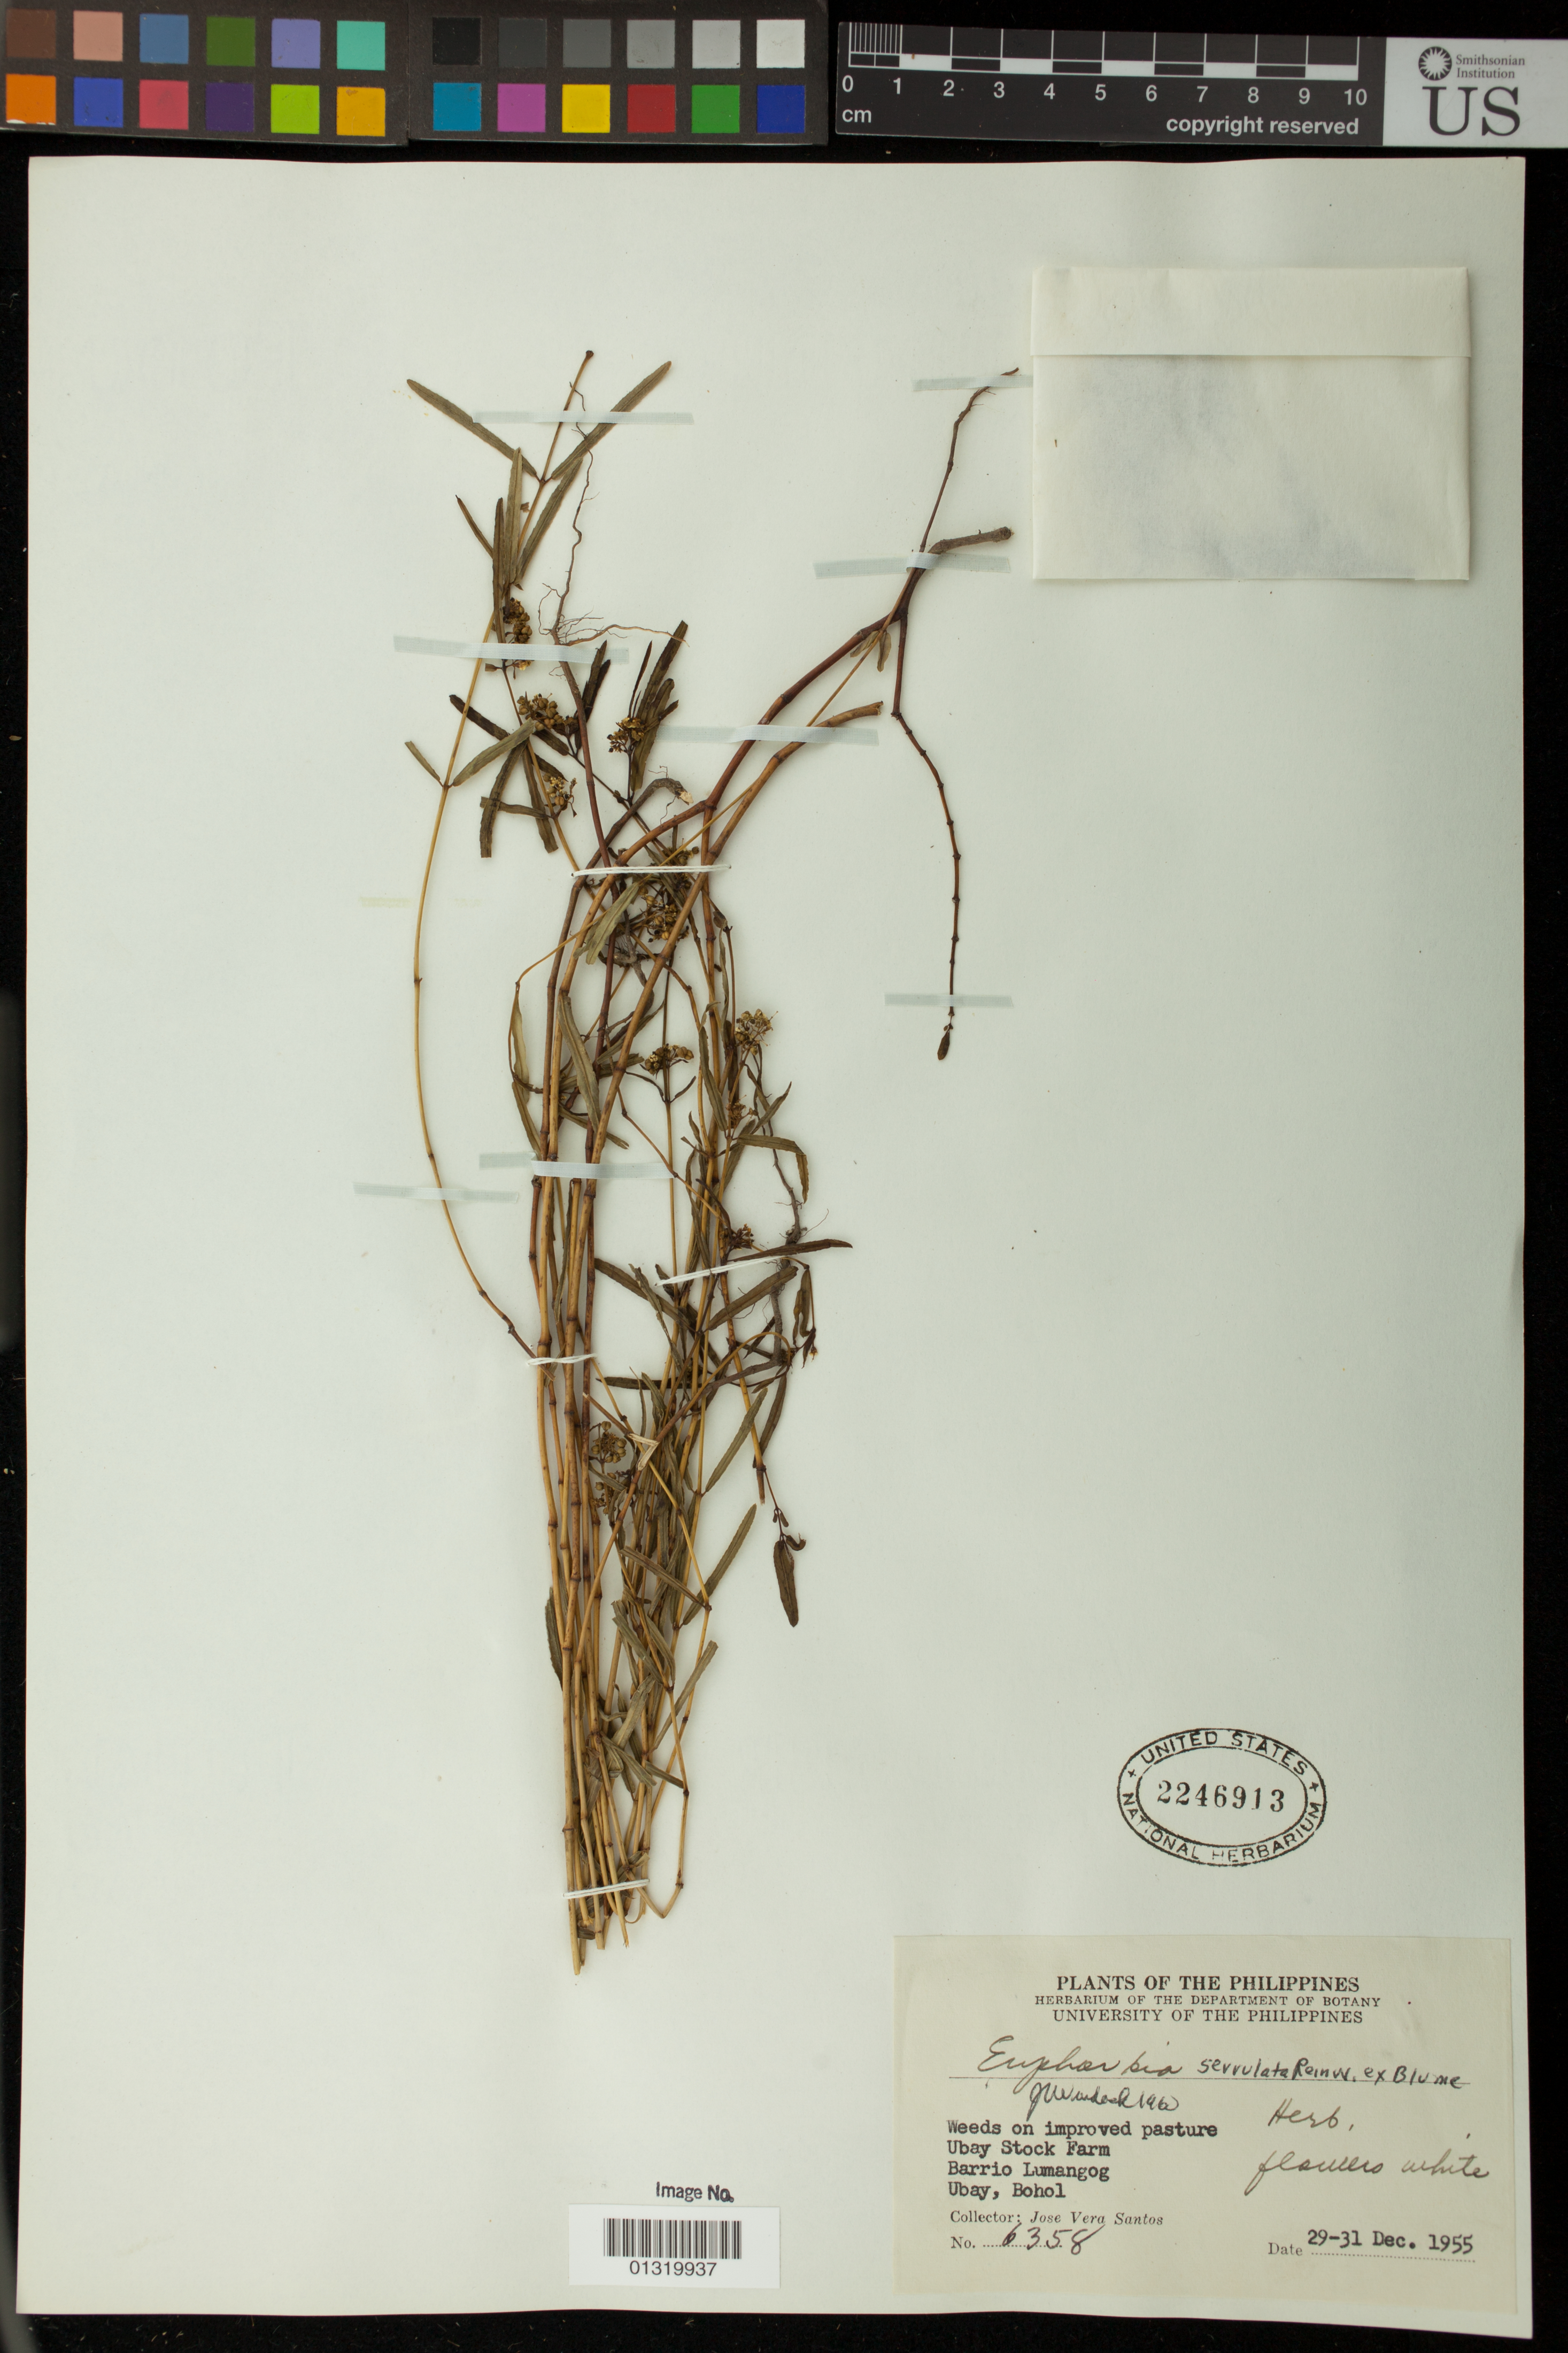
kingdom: Plantae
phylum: Tracheophyta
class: Magnoliopsida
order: Malpighiales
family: Euphorbiaceae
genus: Euphorbia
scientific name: Euphorbia bifida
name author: Hook. & Arn.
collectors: J. V. Santos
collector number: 6358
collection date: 1955-12-29/1955-12-31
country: Philippines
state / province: Central Visayas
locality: Ubay Stock Farm; Barrio Lumangog; Ubay, Bohol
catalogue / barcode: US 2246913